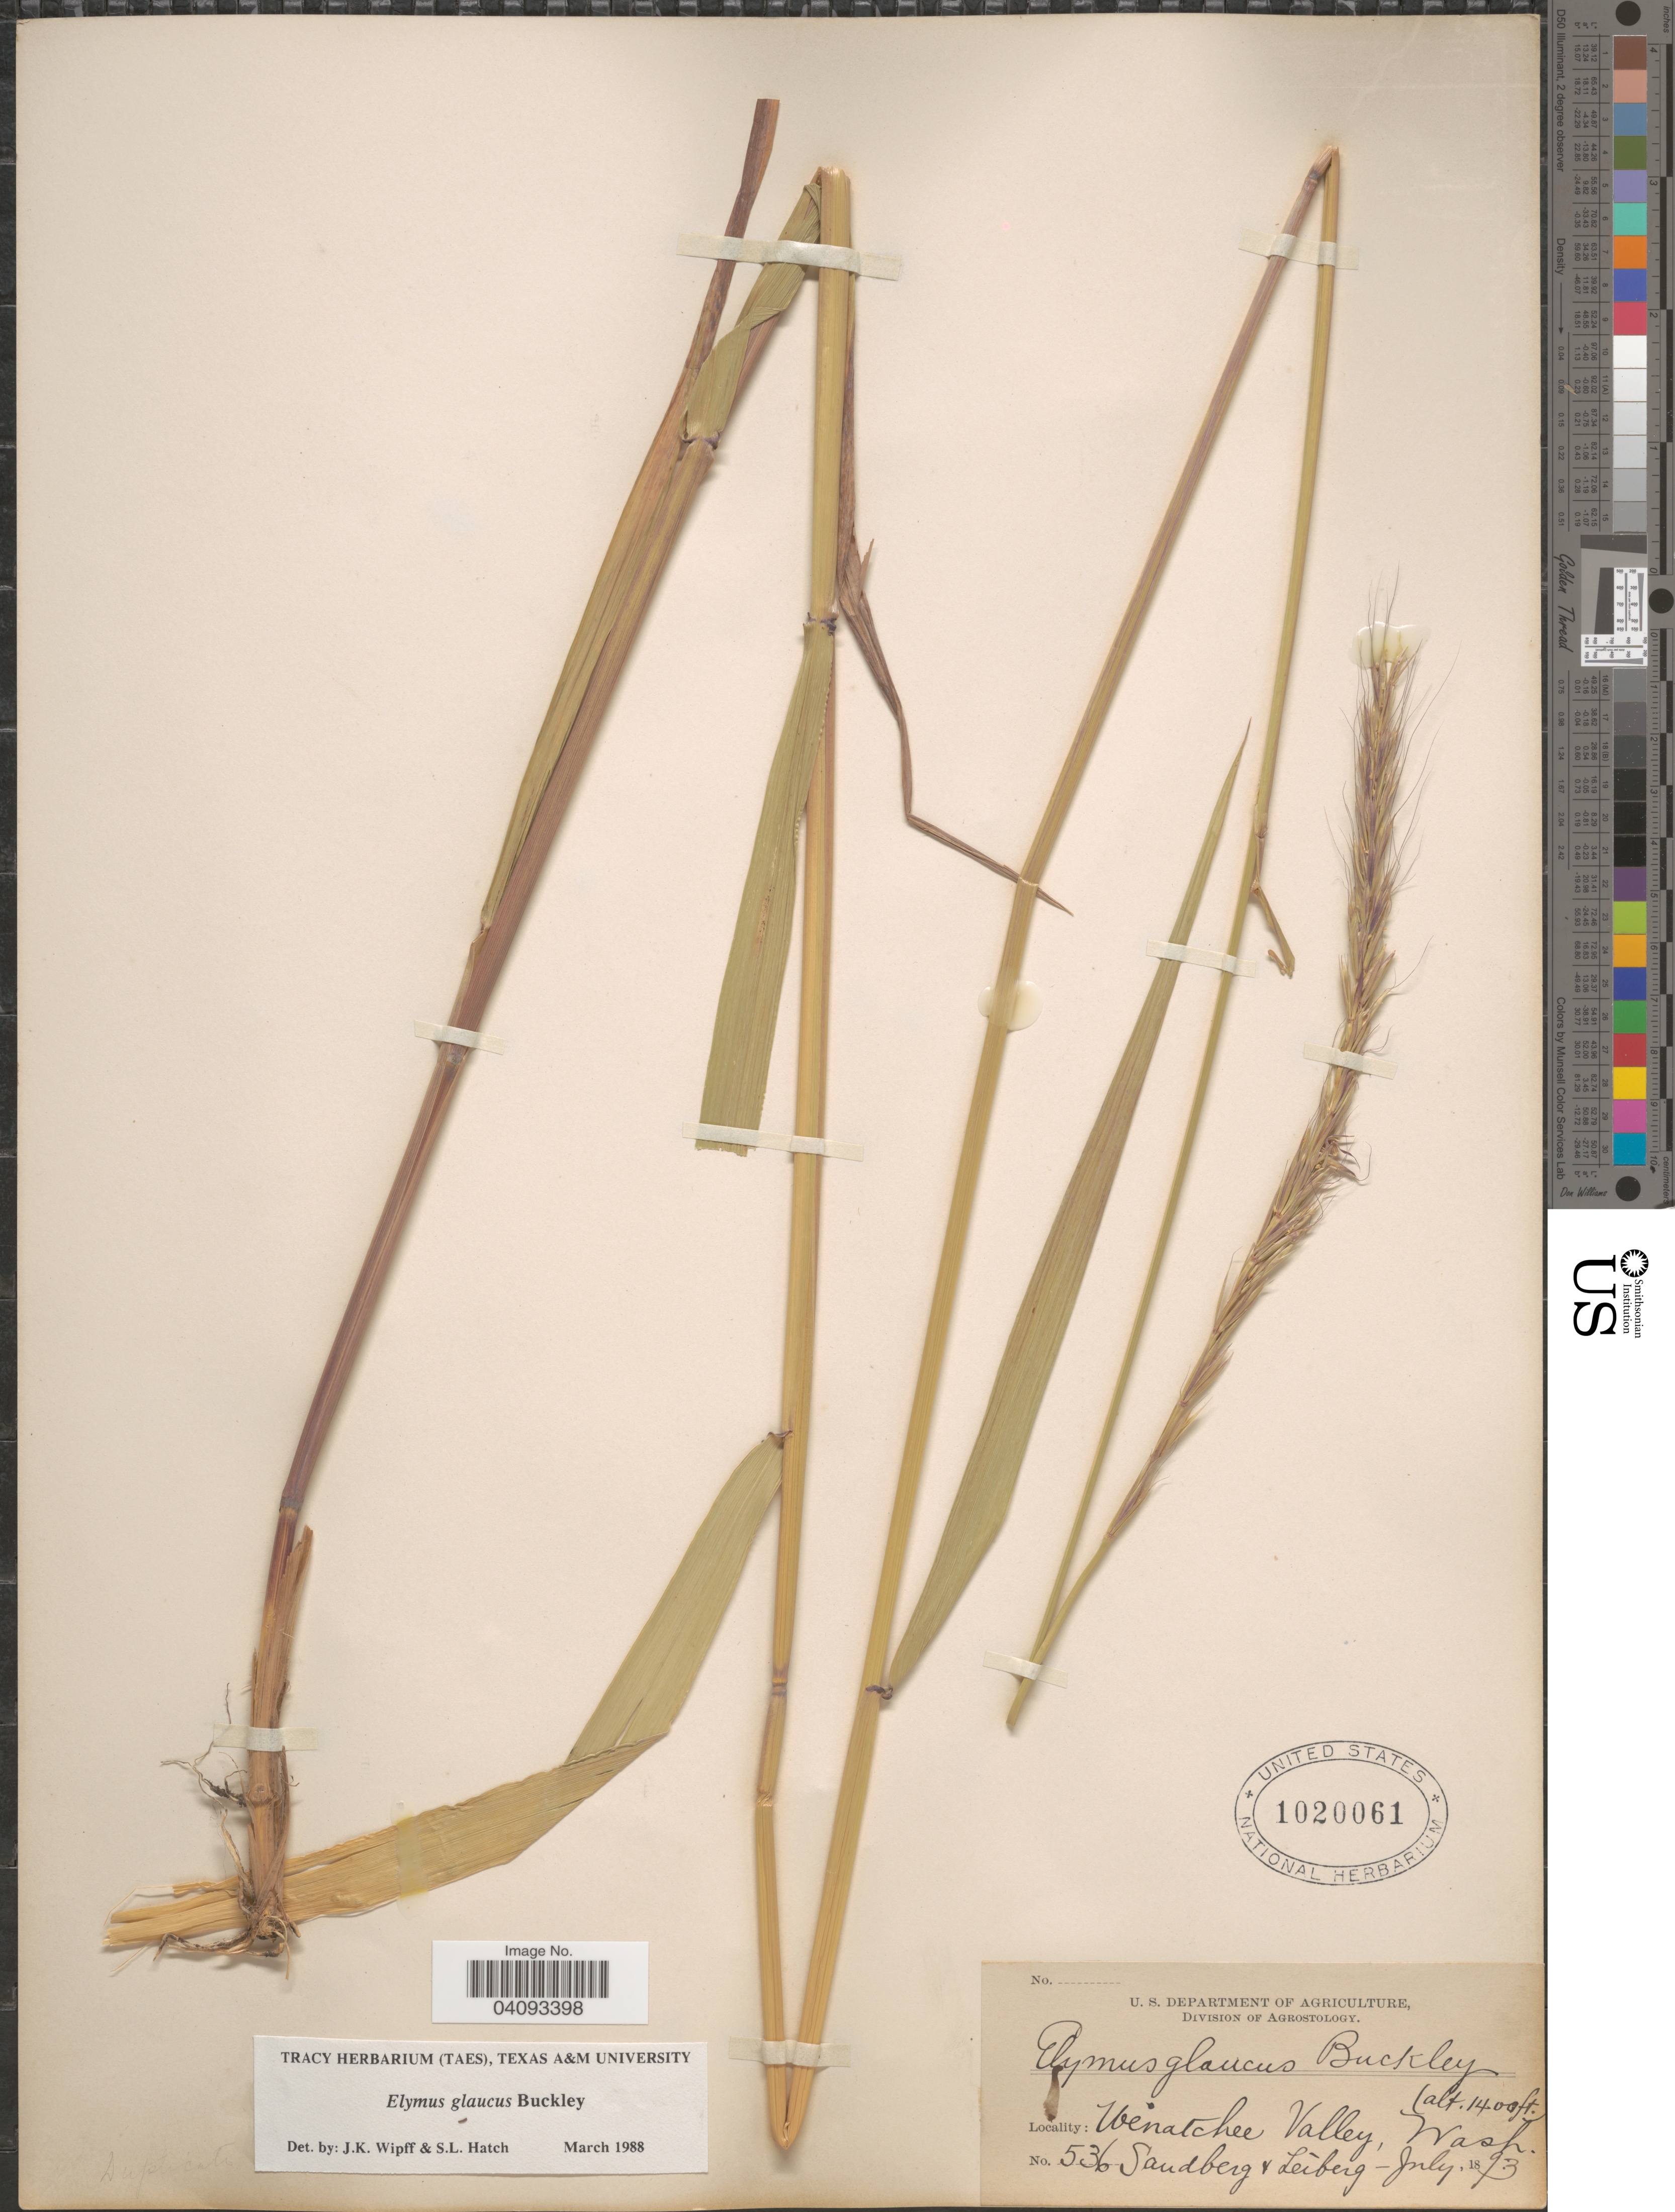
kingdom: Plantae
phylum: Tracheophyta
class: Liliopsida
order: Poales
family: Poaceae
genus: Elymus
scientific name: Elymus glaucus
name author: Buckley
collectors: Sandberg & -. Leiberg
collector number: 536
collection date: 1893-07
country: United States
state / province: Washington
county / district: Chelan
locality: Wenatchee Valley.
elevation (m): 427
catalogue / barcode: US 1020061